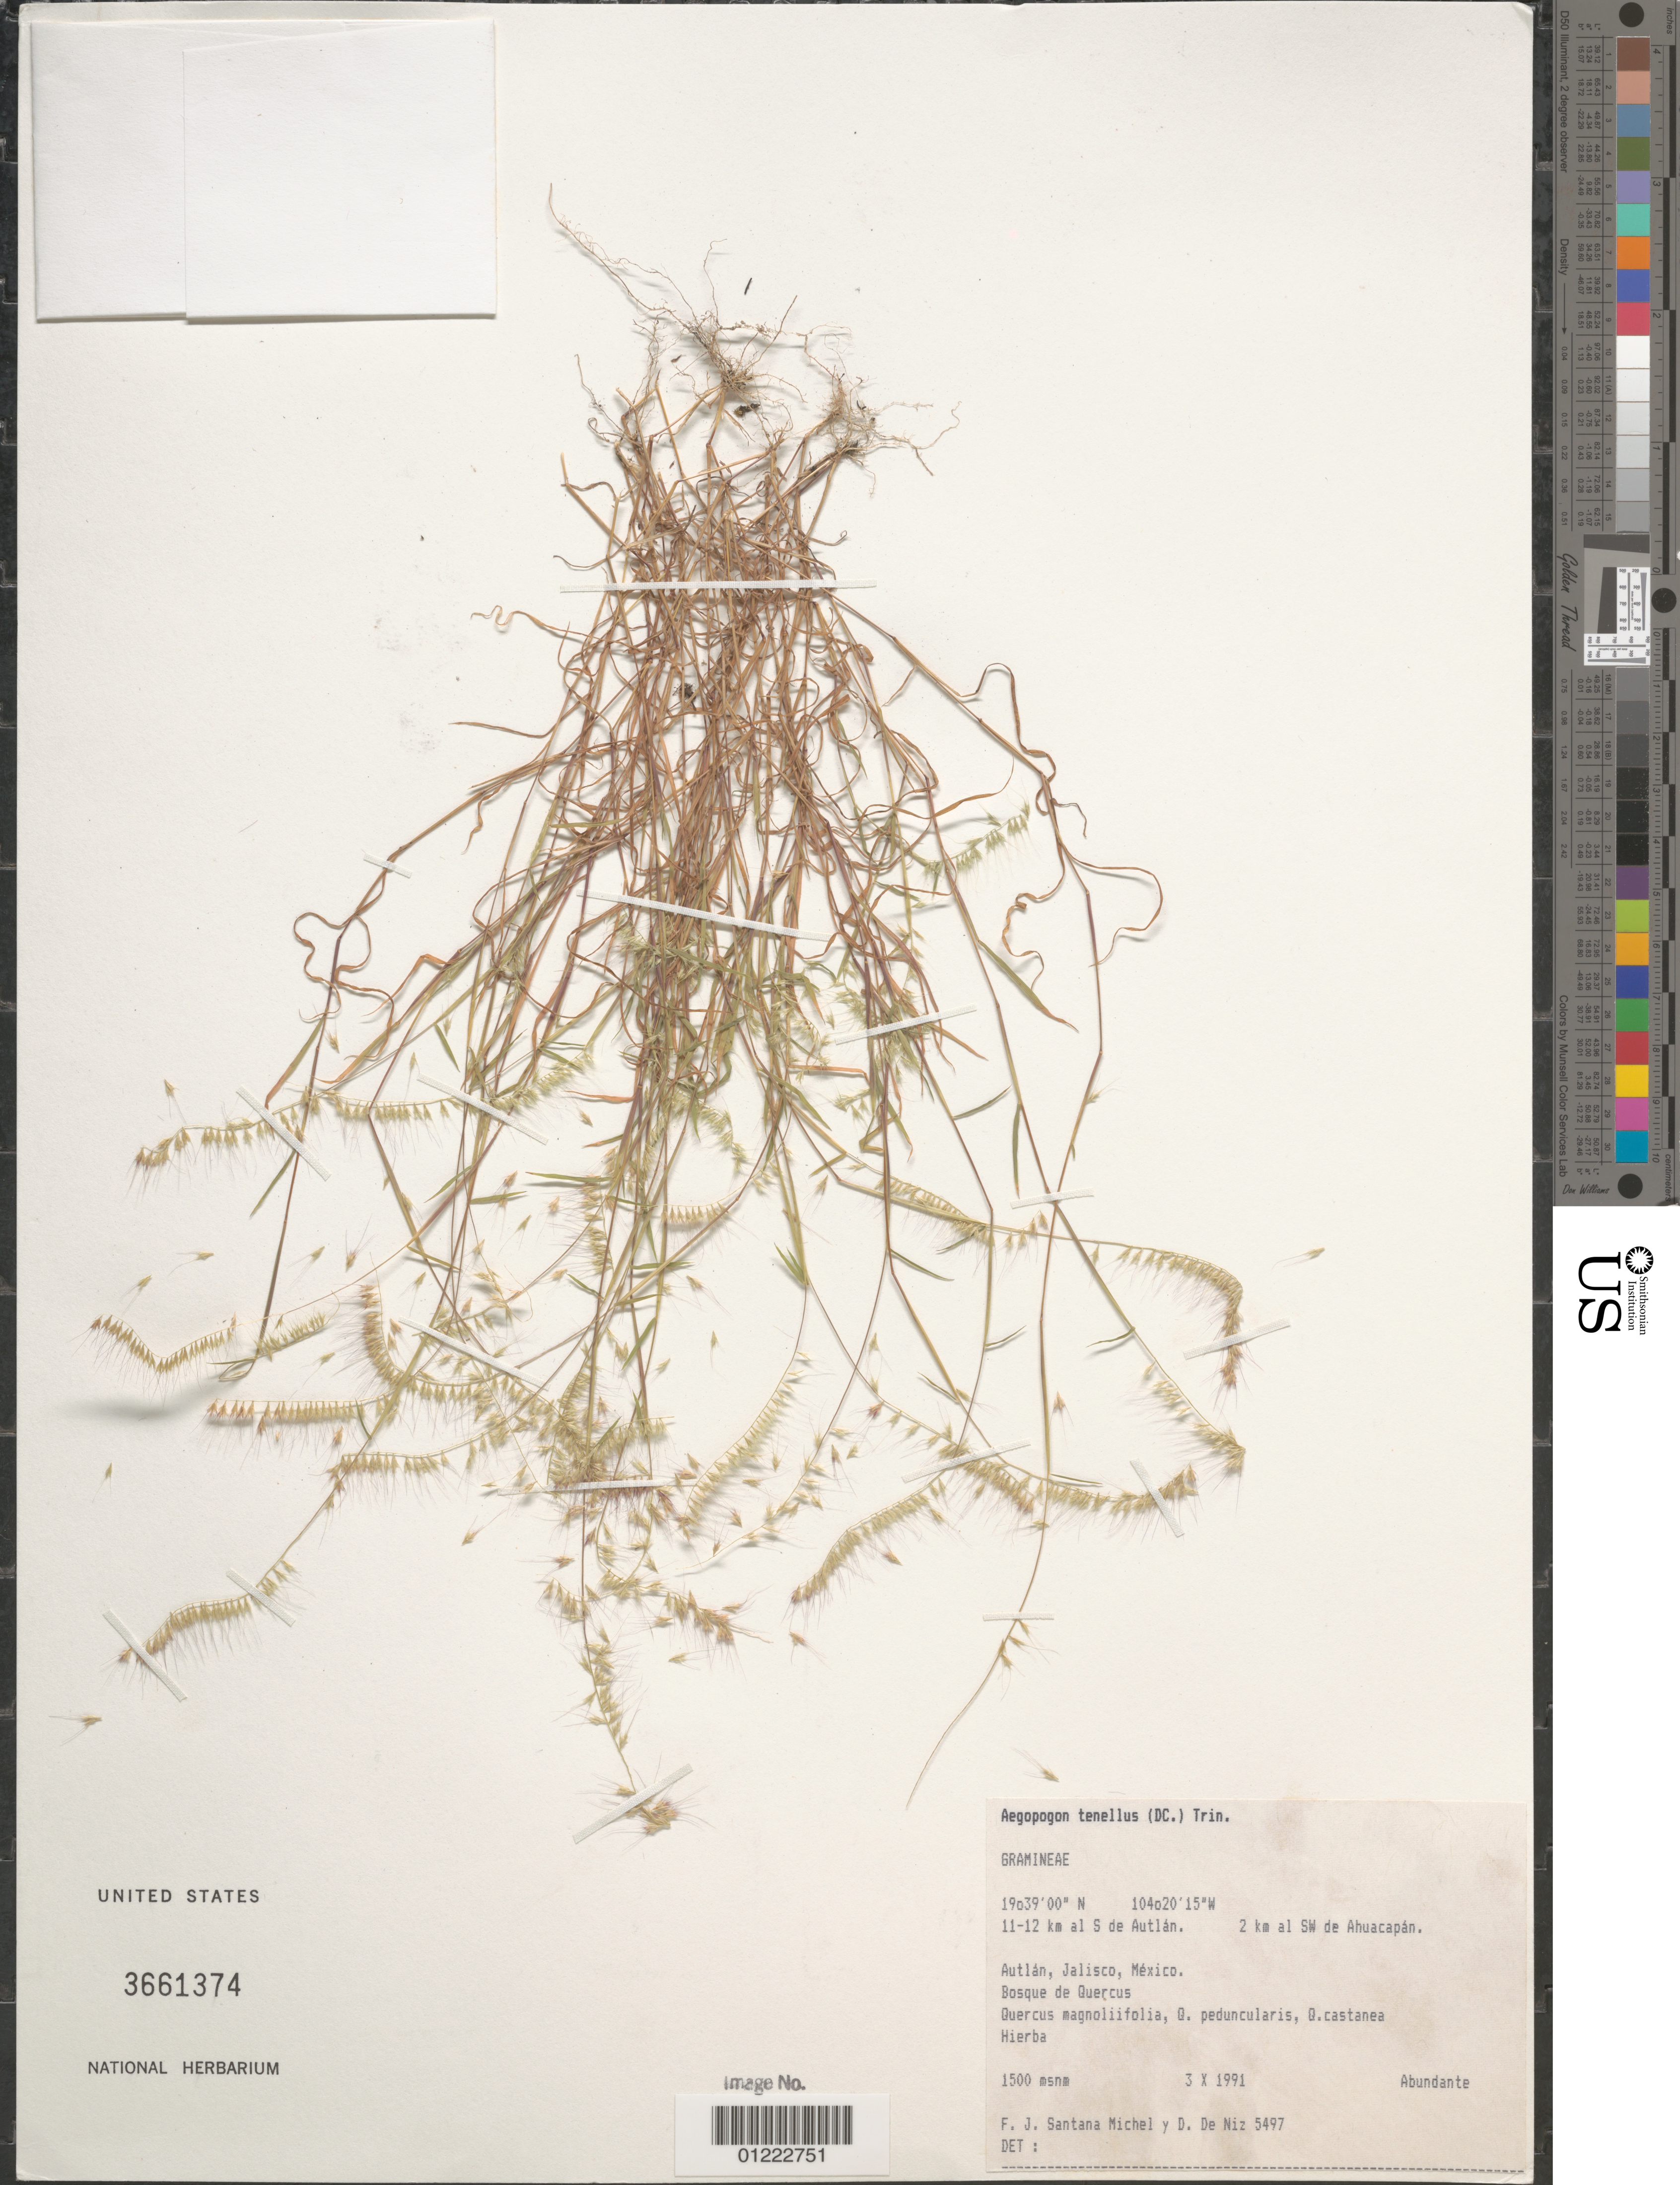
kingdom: Plantae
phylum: Tracheophyta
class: Liliopsida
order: Poales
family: Poaceae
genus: Aegopogon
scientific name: Aegopogon tenellus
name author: (DC.) Trin.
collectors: F. J. Santana M. & B. Benz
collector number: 5497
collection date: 1991-10-03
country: Mexico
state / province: Jalisco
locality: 11-12 km al S de Autlán. 2 km al SW de Ahuacapán.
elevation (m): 1500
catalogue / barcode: US 3661374